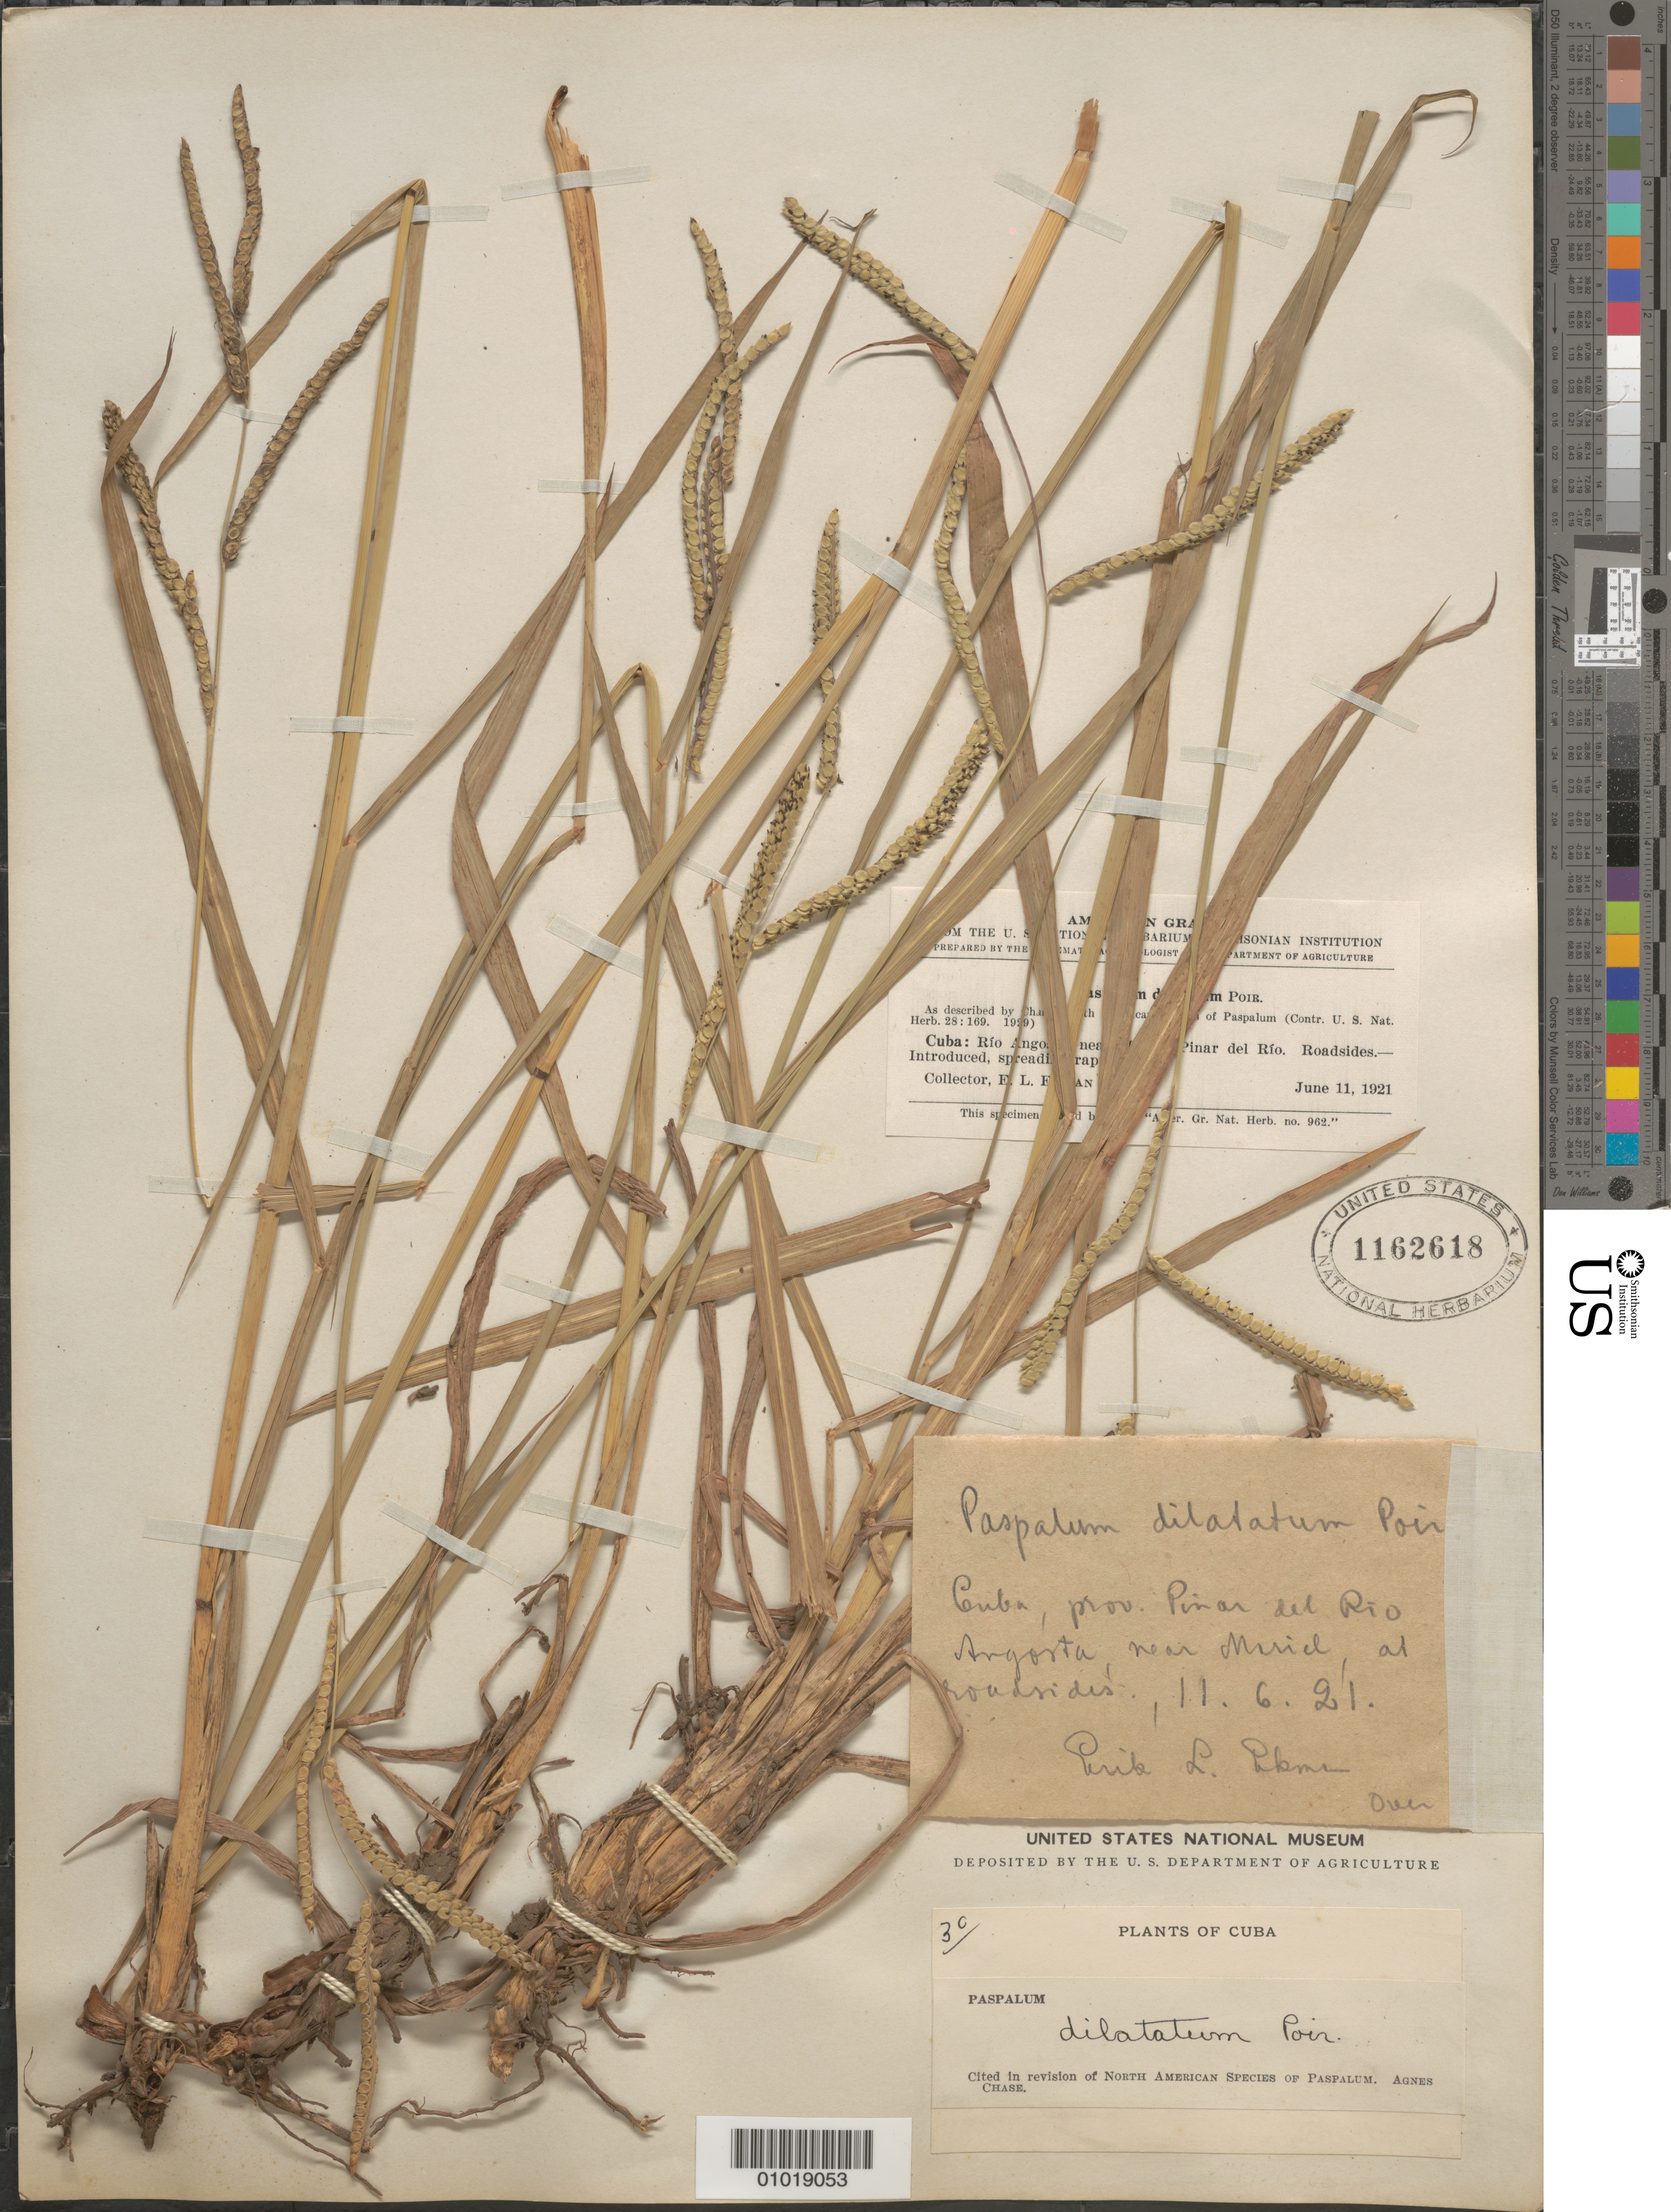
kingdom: Plantae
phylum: Tracheophyta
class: Liliopsida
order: Poales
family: Poaceae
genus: Paspalum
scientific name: Paspalum dilatatum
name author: Poir.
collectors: E. L. Ekman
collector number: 30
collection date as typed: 11 Jun 1921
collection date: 1921-06-11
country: Cuba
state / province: La Habana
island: Cuba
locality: Rio ANgosto [obsolette name], near Mariel [collector citd a sin prov Pinar del Rio, but that is geographically impossible]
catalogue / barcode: US 1162618